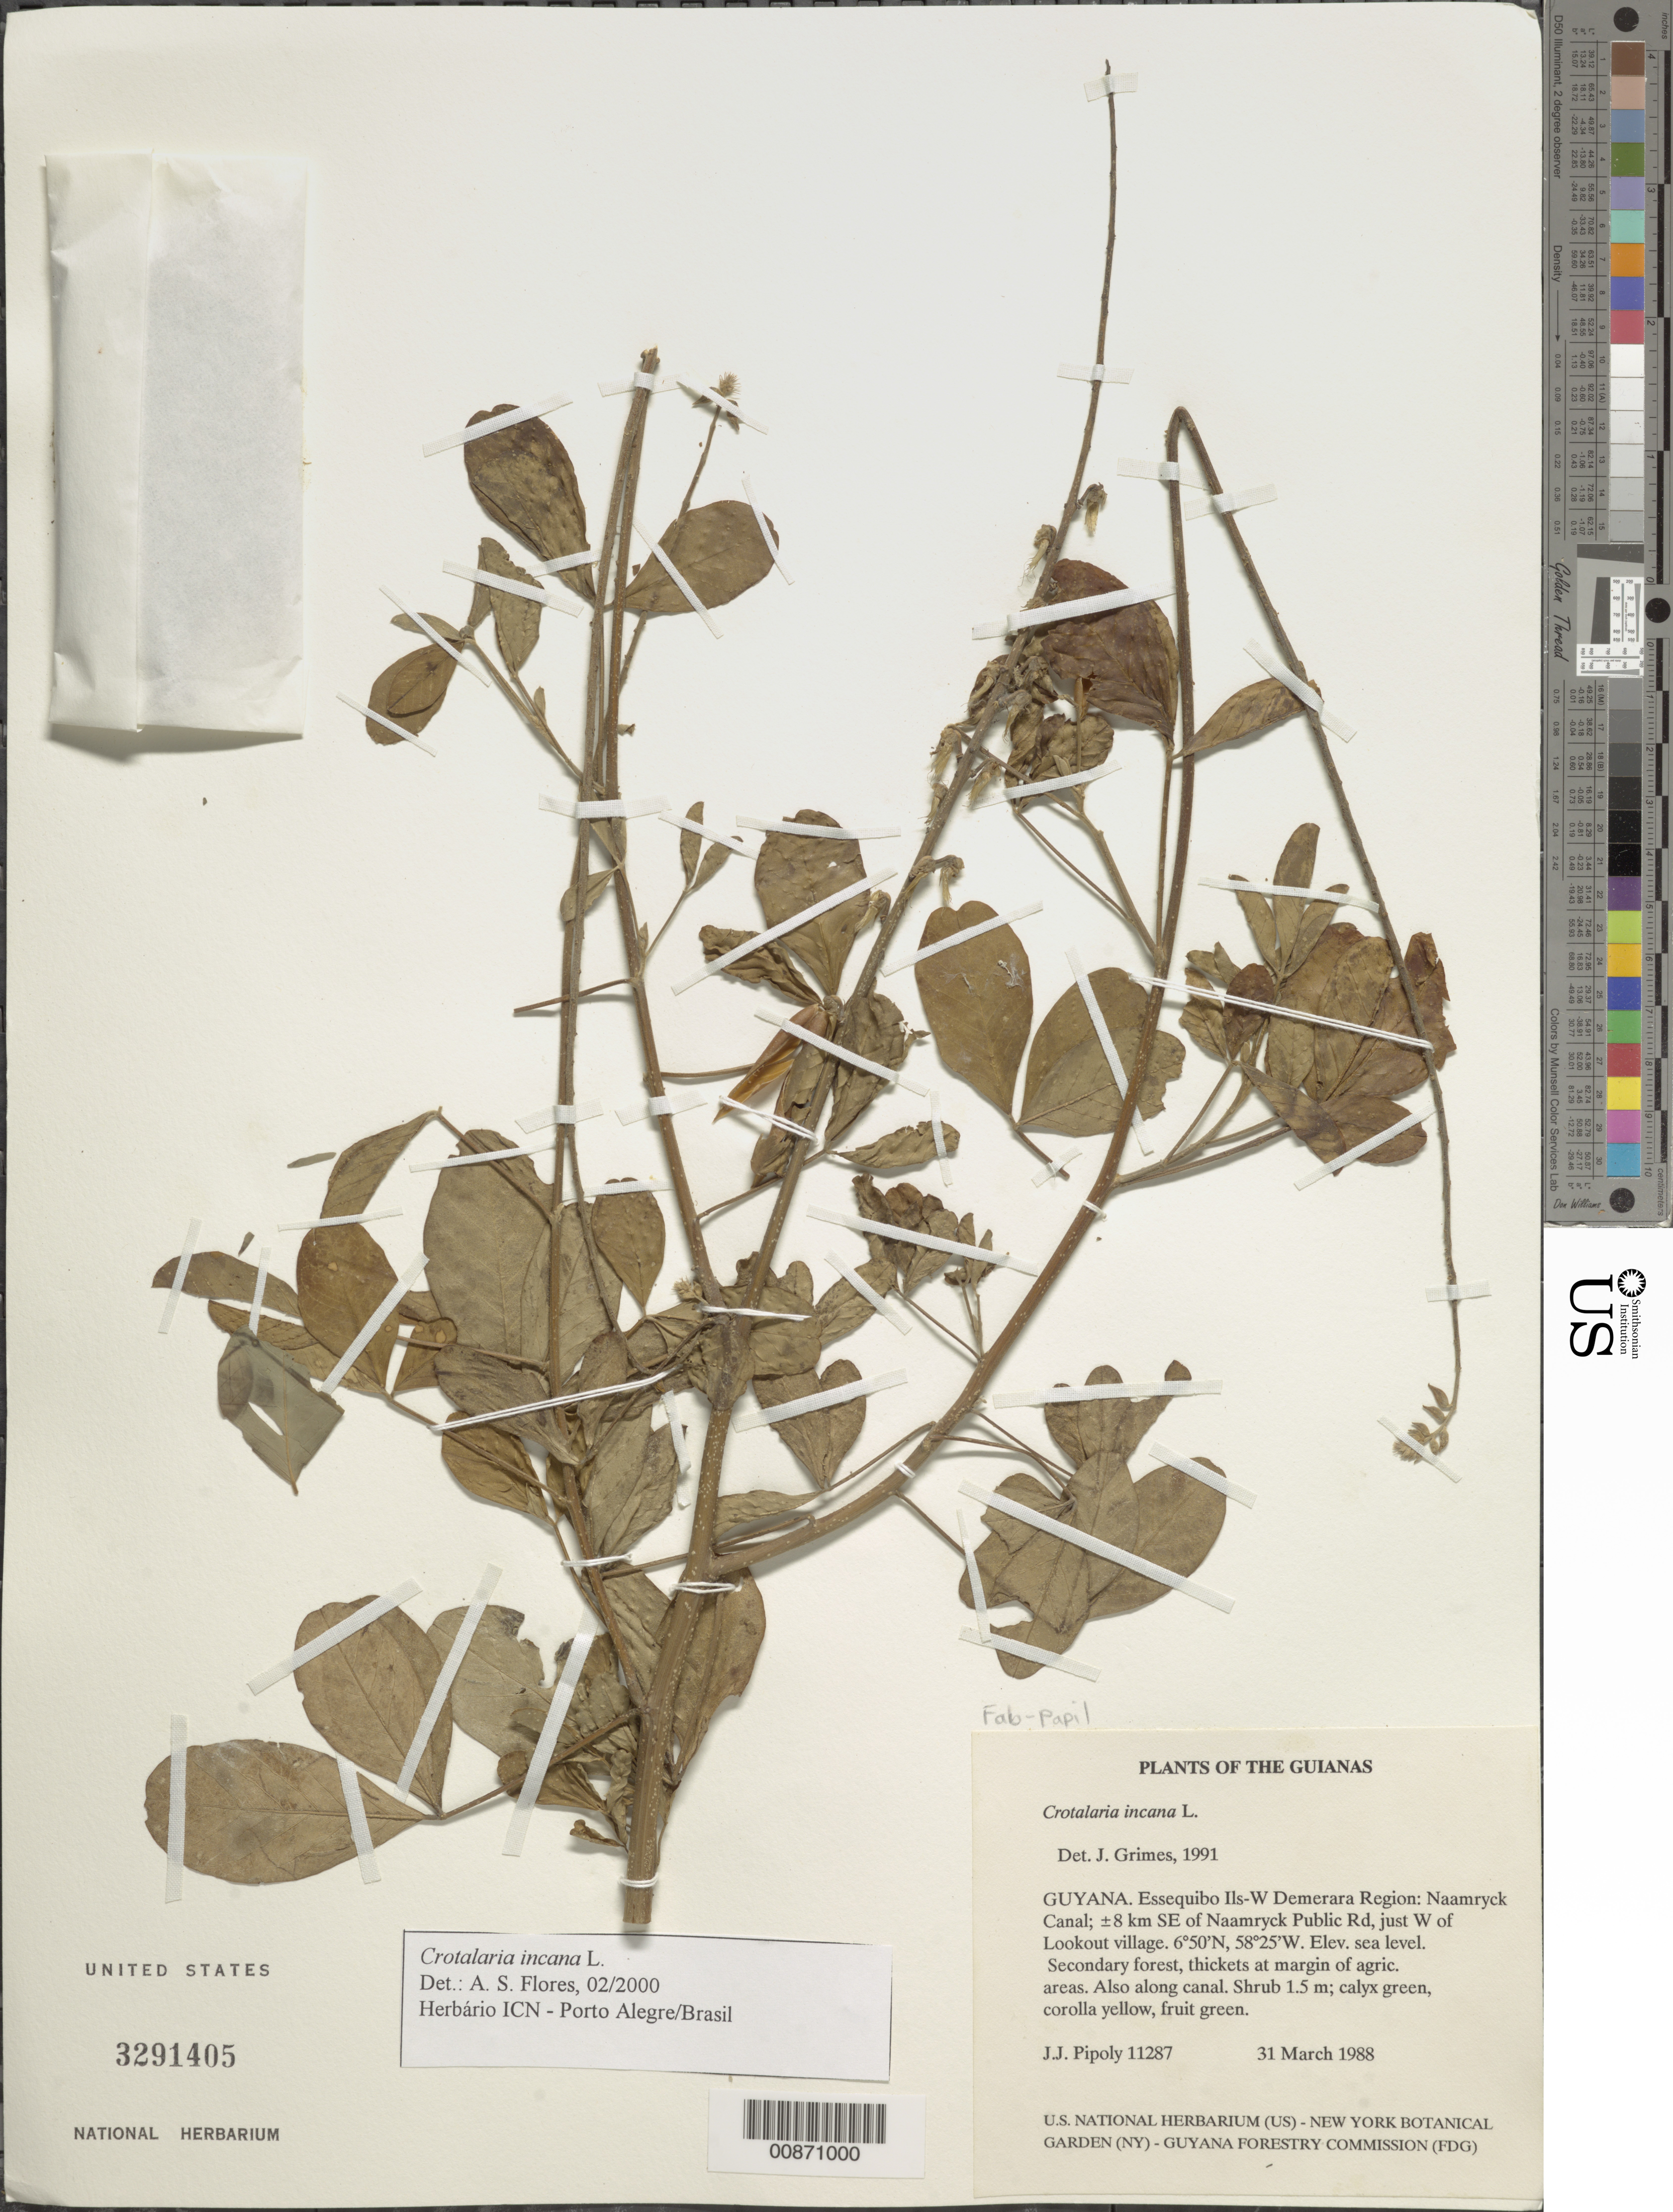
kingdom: Plantae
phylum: Tracheophyta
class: Magnoliopsida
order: Fabales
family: Fabaceae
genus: Crotalaria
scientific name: Crotalaria incana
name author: L.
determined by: Flores, A. S., (ICN), Universidade Federal do Rio Grande do Sul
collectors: J. J. Pipoly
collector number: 11287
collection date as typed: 31 March 1987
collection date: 1987-03-31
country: Guyana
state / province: Essequibo Isl-W. Demerara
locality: Naamryck Canal; ±8 km SE of Naamryck Public Rd, just W of Lookout village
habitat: Secondary forest, thickets at margin of agric. areas. Also along canal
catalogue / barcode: US 3291405